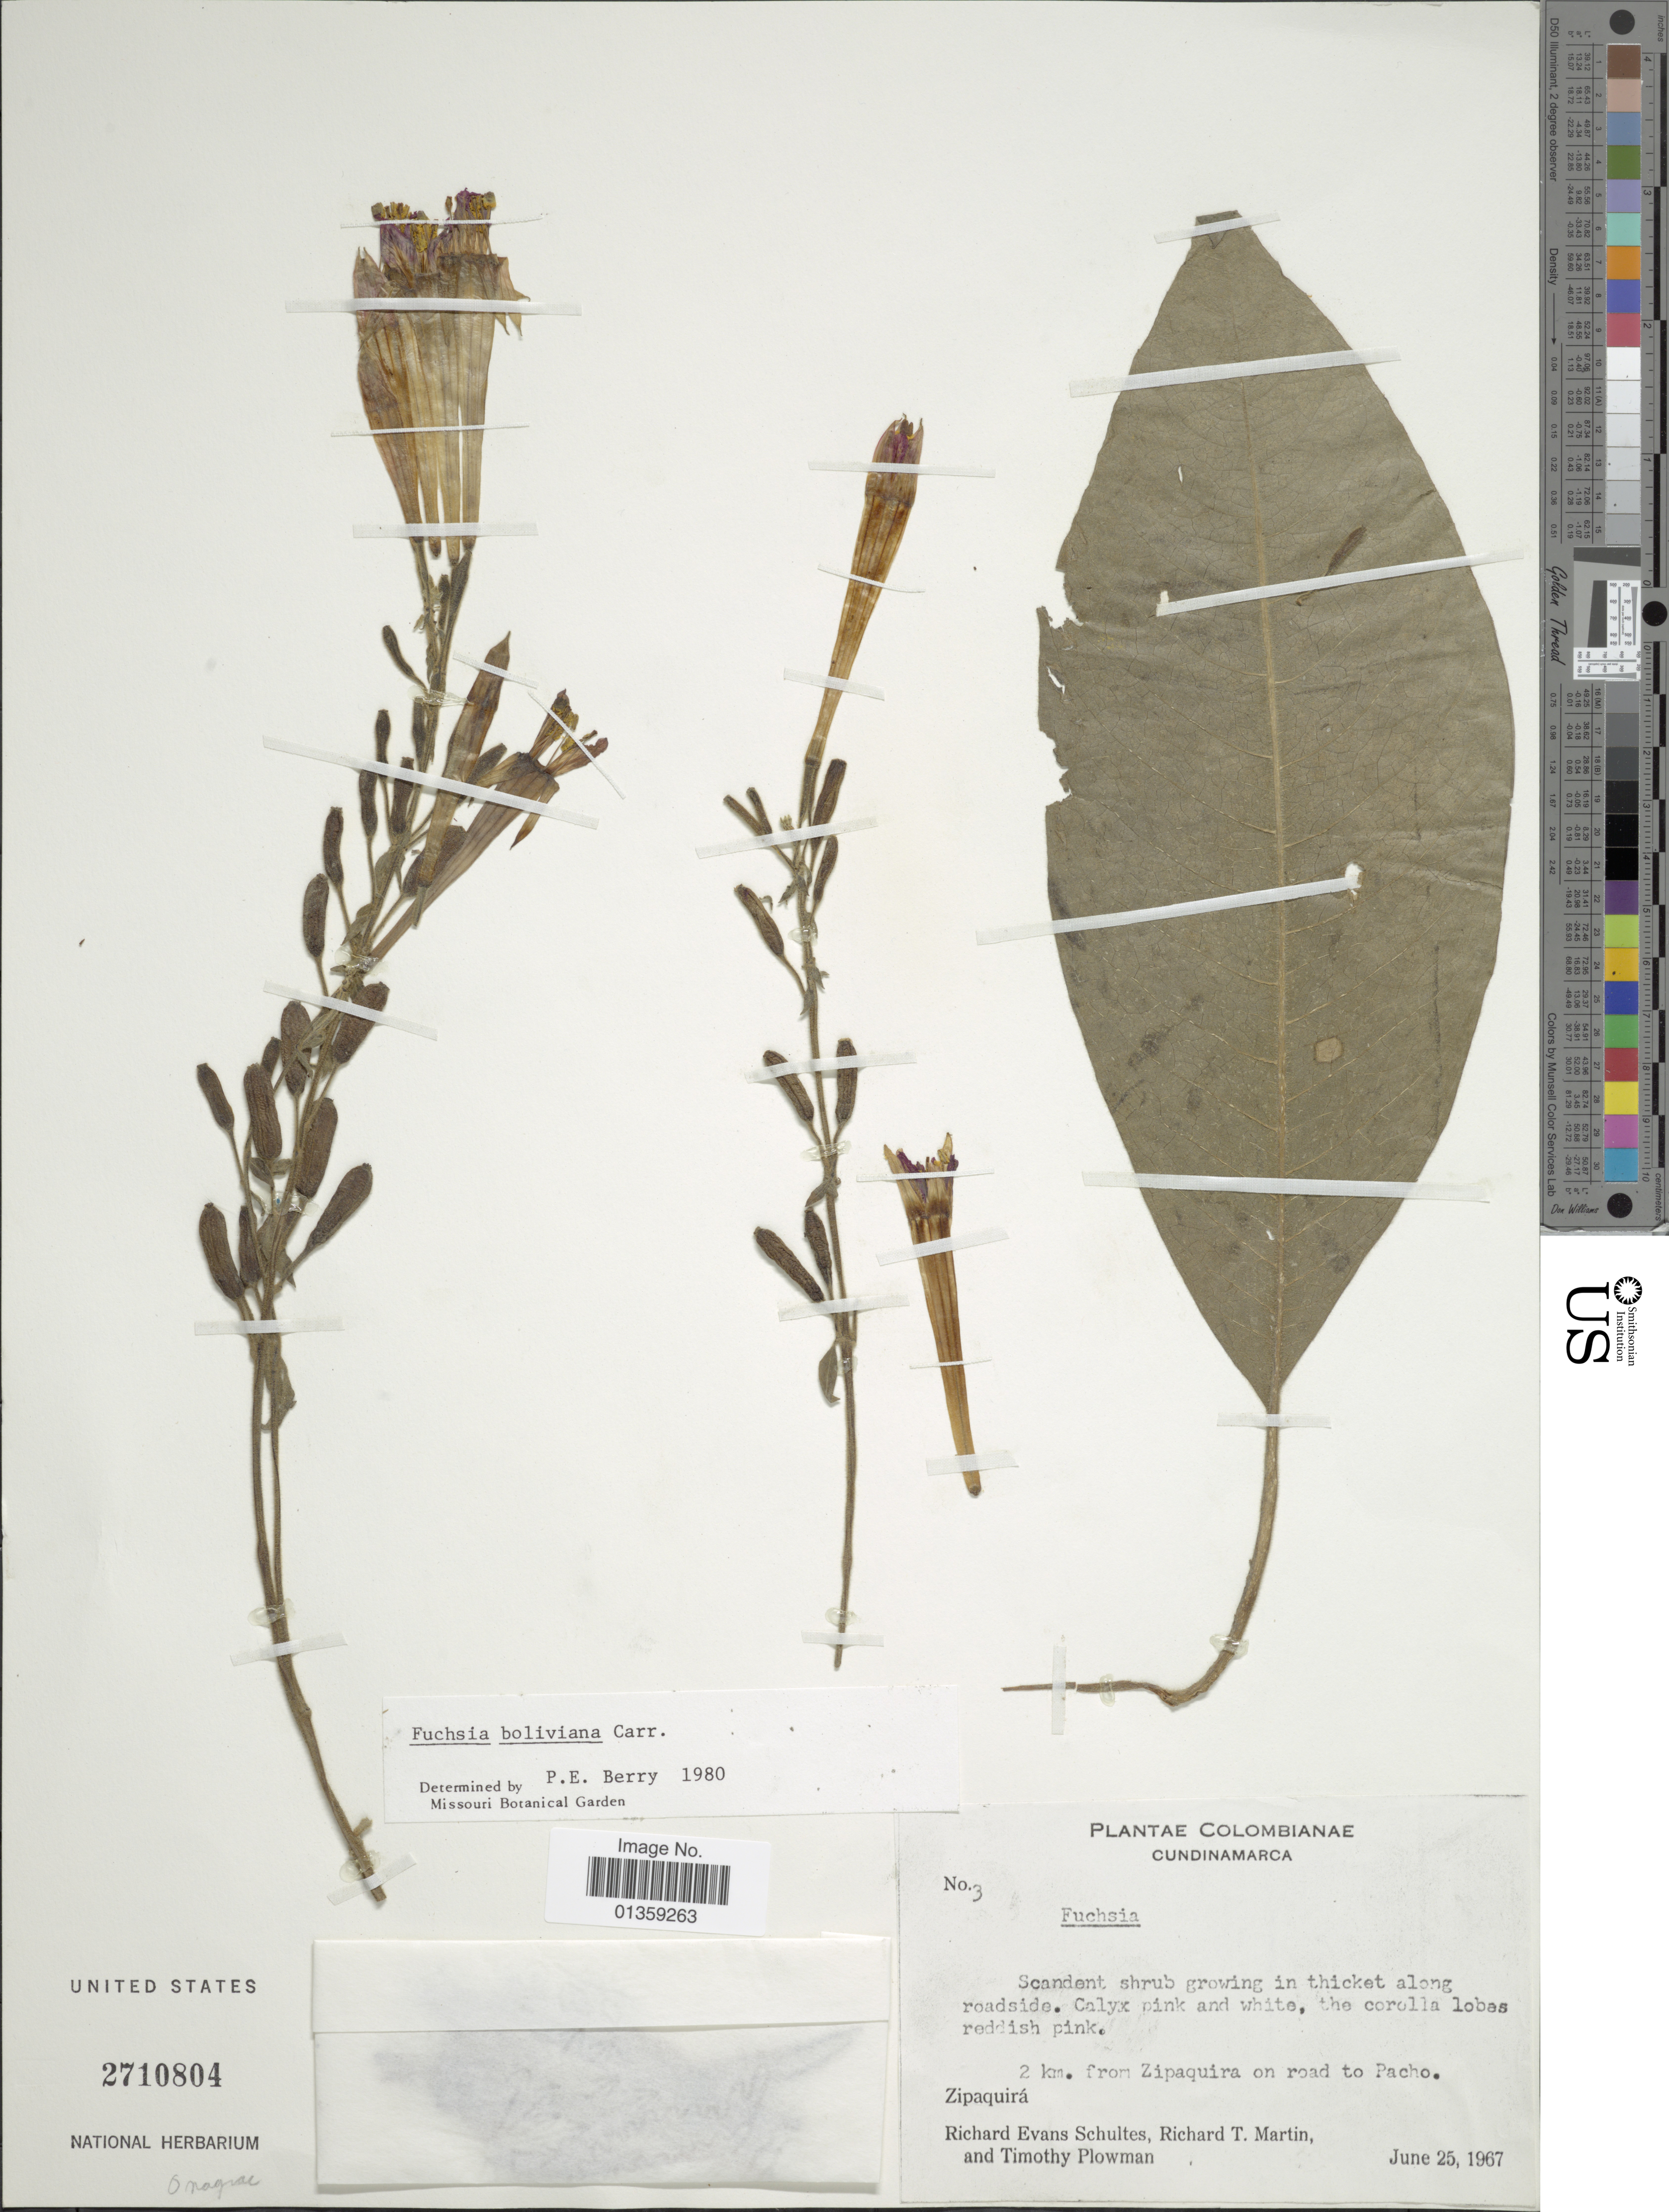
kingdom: Plantae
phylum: Tracheophyta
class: Magnoliopsida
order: Myrtales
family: Onagraceae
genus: Fuchsia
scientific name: Fuchsia boliviana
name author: Carrière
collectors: R. E. Schultes, R. T. Martin & T. Plowman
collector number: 3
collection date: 1967-06-25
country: Colombia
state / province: Cundinamarca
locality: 2 km. from Zipaquira on road to Pacho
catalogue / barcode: US 2710804